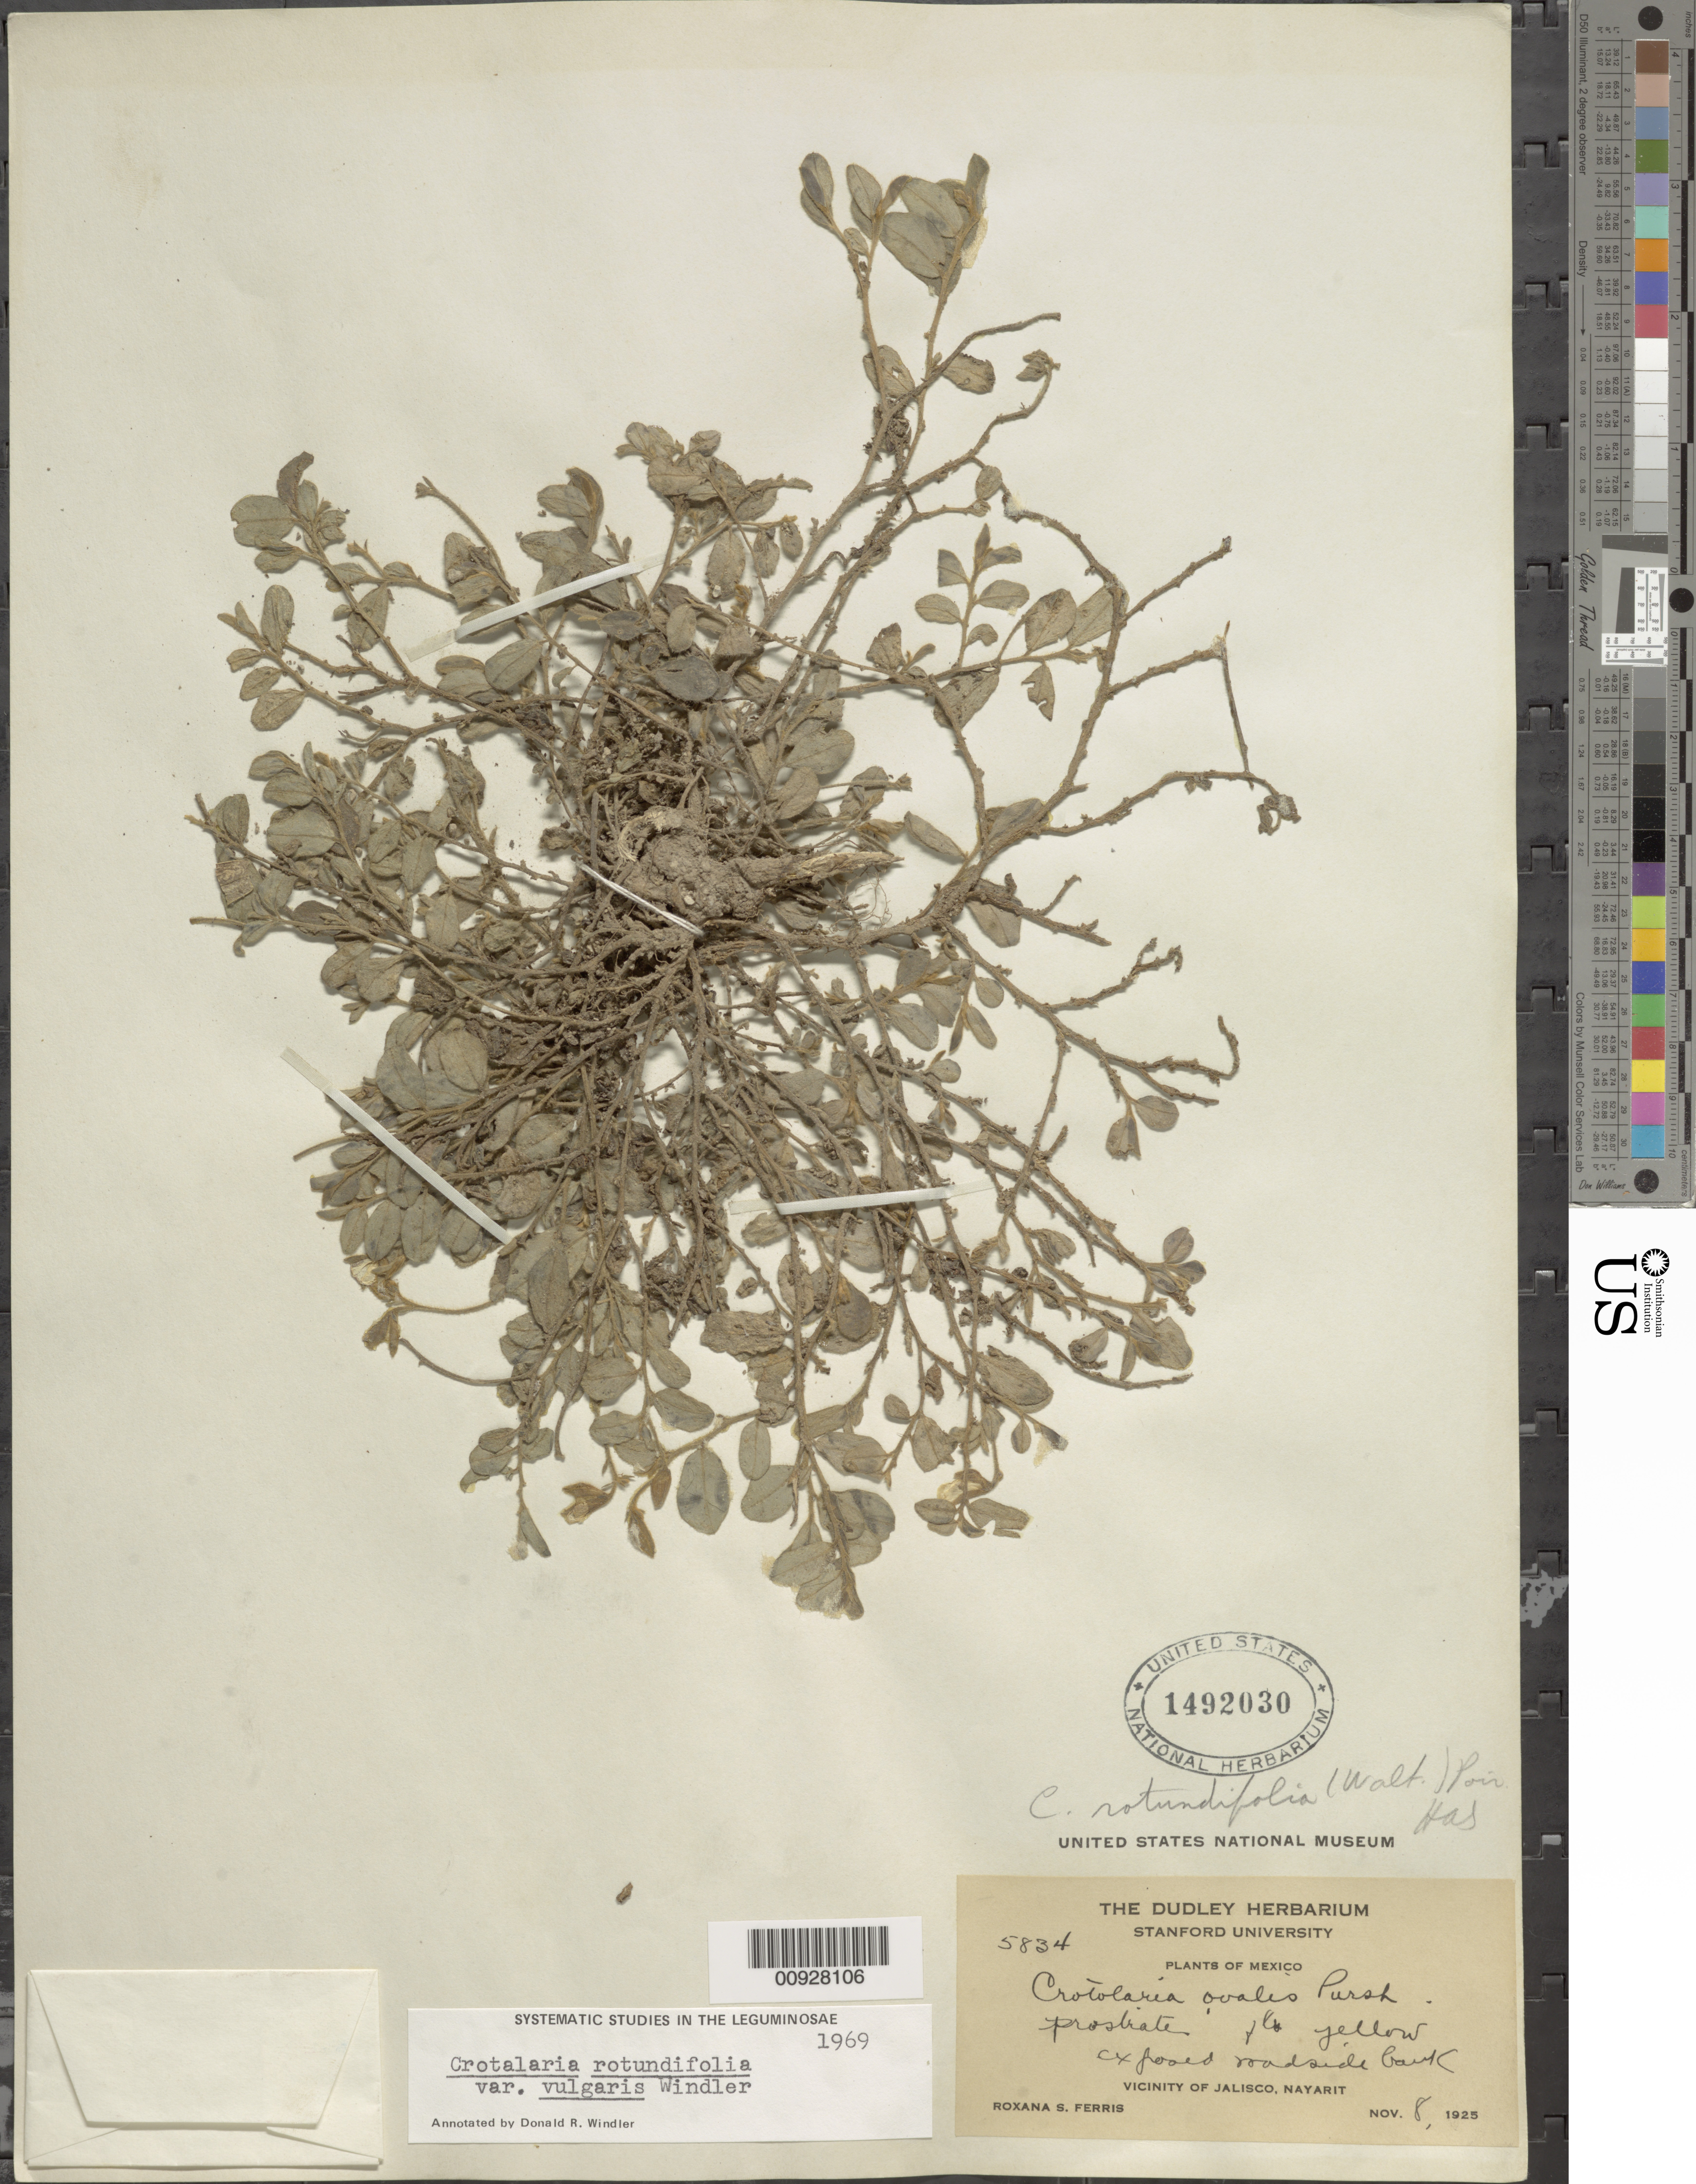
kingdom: Plantae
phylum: Tracheophyta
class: Magnoliopsida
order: Fabales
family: Fabaceae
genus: Crotalaria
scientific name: Crotalaria rotundifolia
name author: Walter ex J.F. Gmel.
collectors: R. S. Ferris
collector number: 5834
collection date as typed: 08 Nov 1925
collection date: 1925-11-08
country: Mexico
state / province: Nayarit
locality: Vicinity of Jalisco, Nayarit.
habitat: Exposed roadside bank.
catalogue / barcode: US 1492030